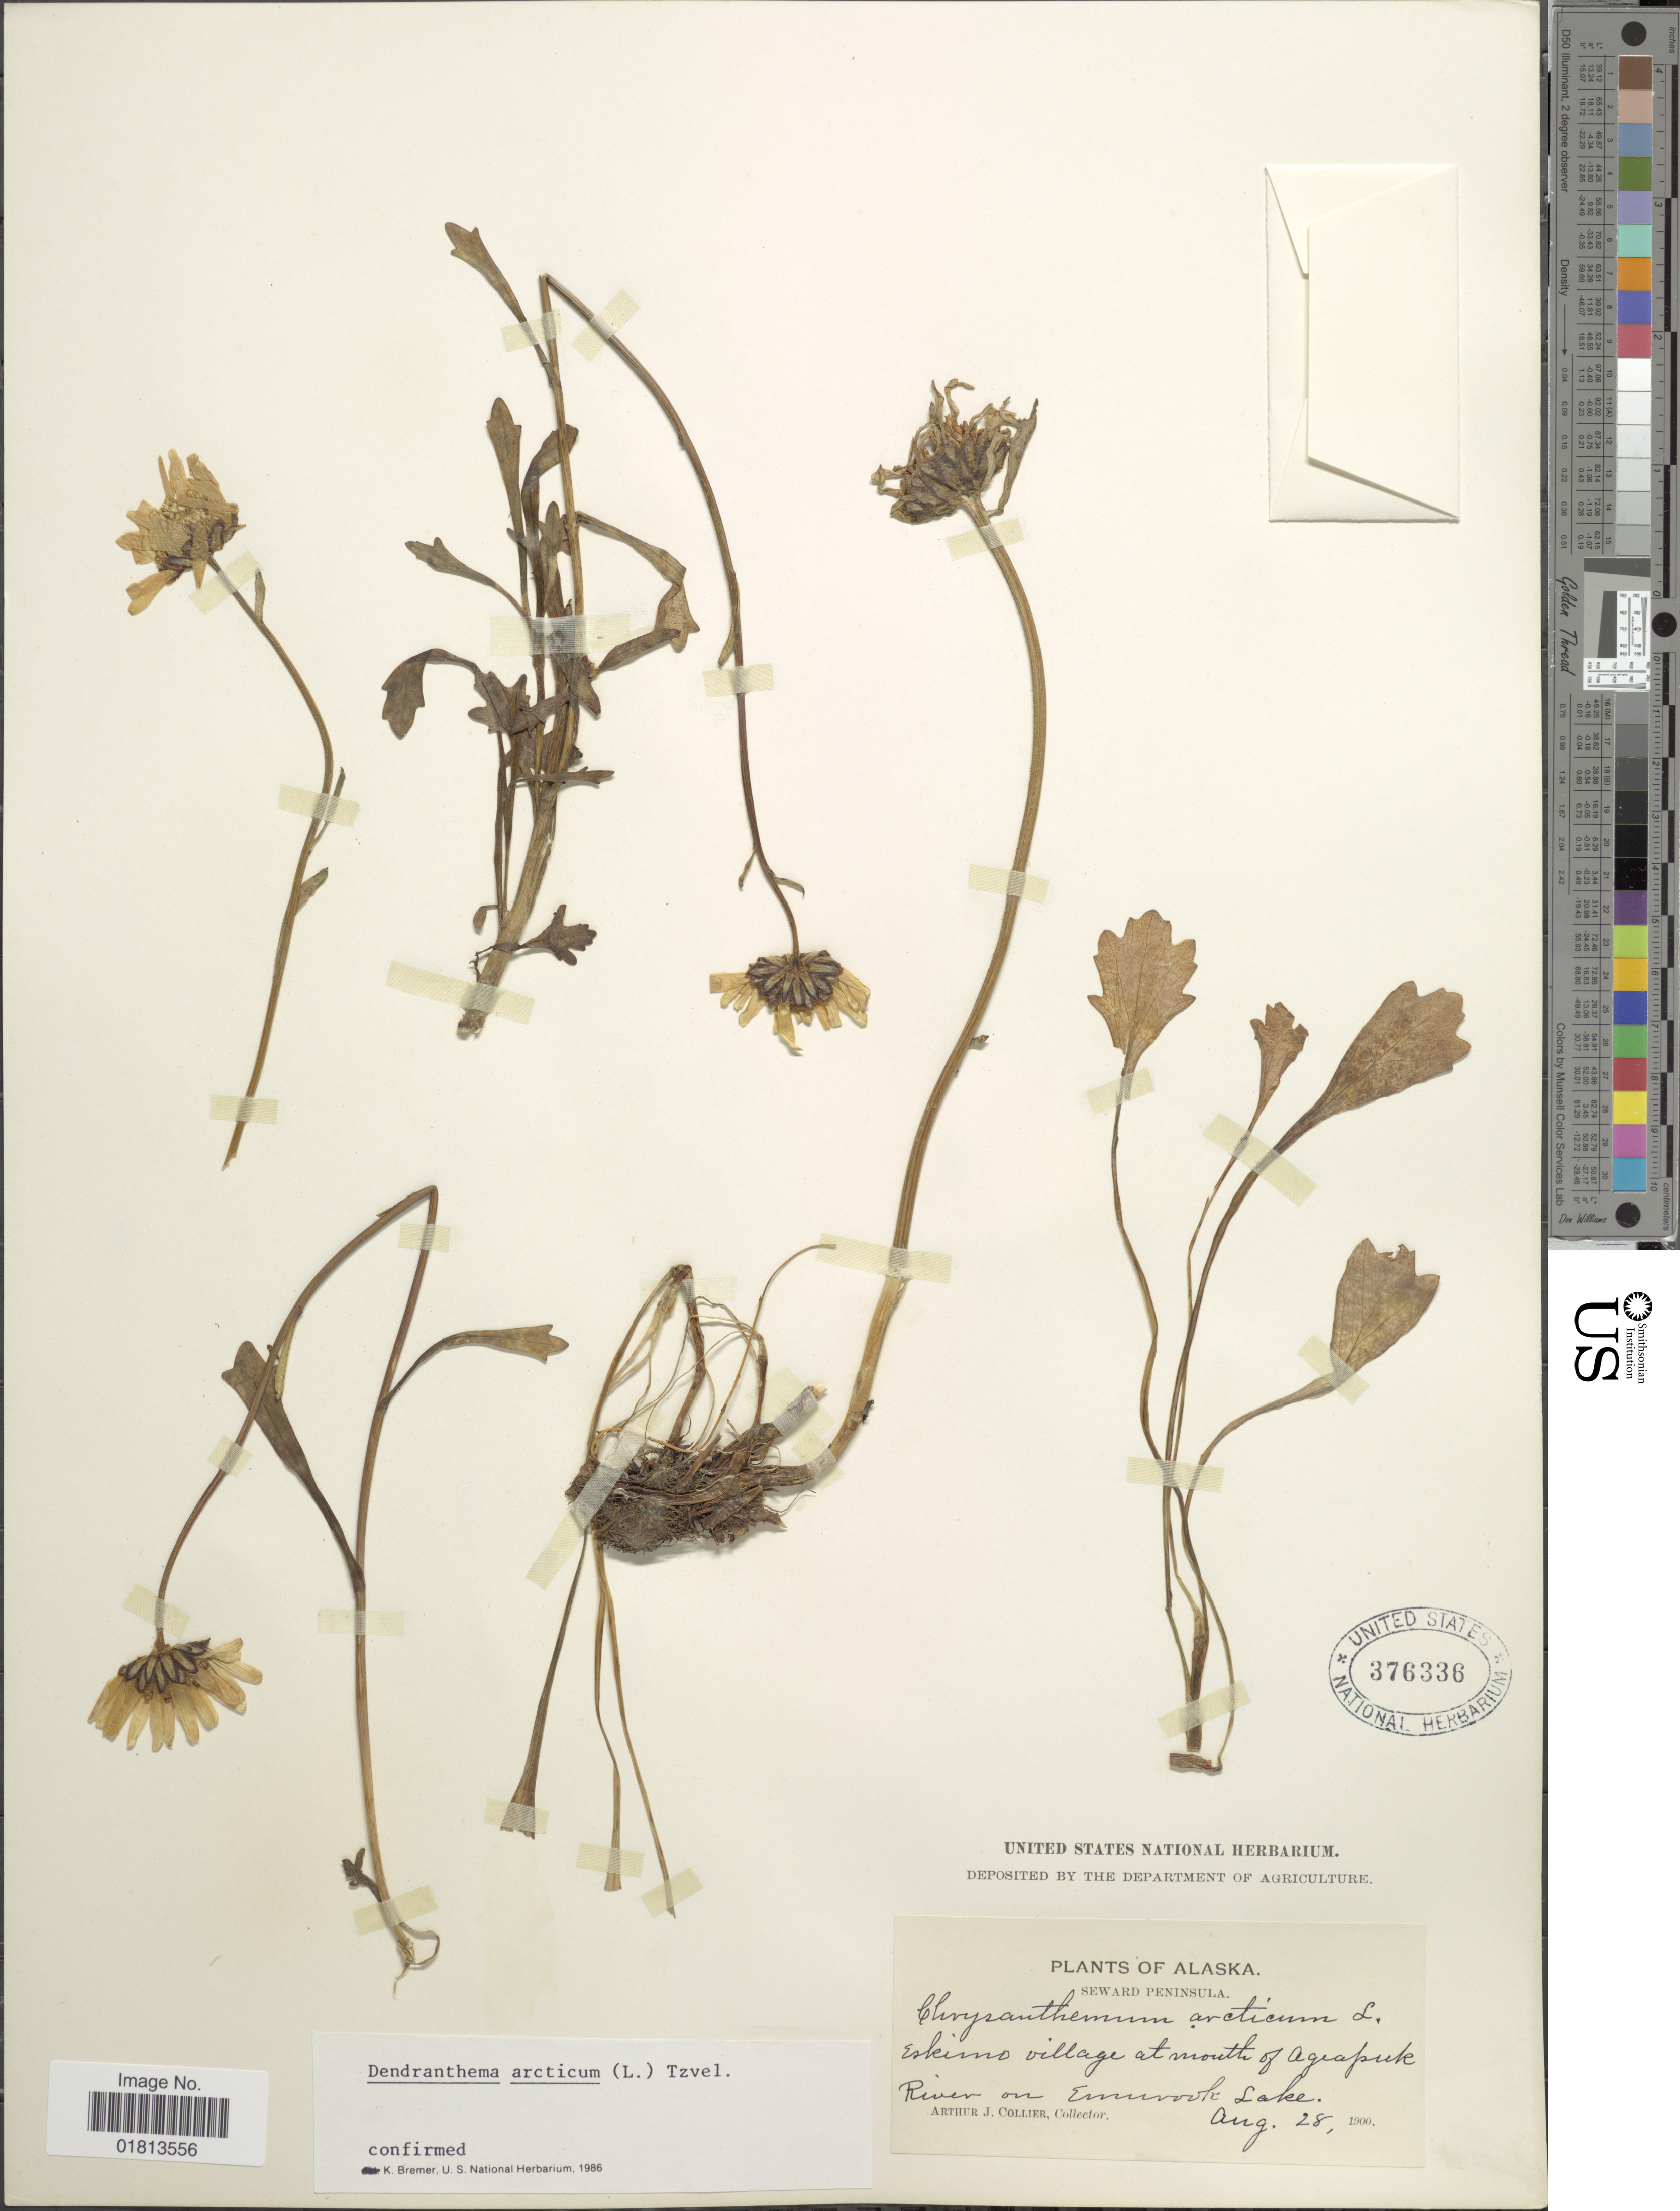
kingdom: Plantae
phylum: Tracheophyta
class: Magnoliopsida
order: Asterales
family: Asteraceae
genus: Dendranthema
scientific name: Dendranthema arcticum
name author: (L.) Tzvelev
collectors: A. Collier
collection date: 1900-08-28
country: United States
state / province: Alaska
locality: Seward Peninsula, Eskimo village at mouth of Ageapuk, River on Emurook Lake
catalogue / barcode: US 376336